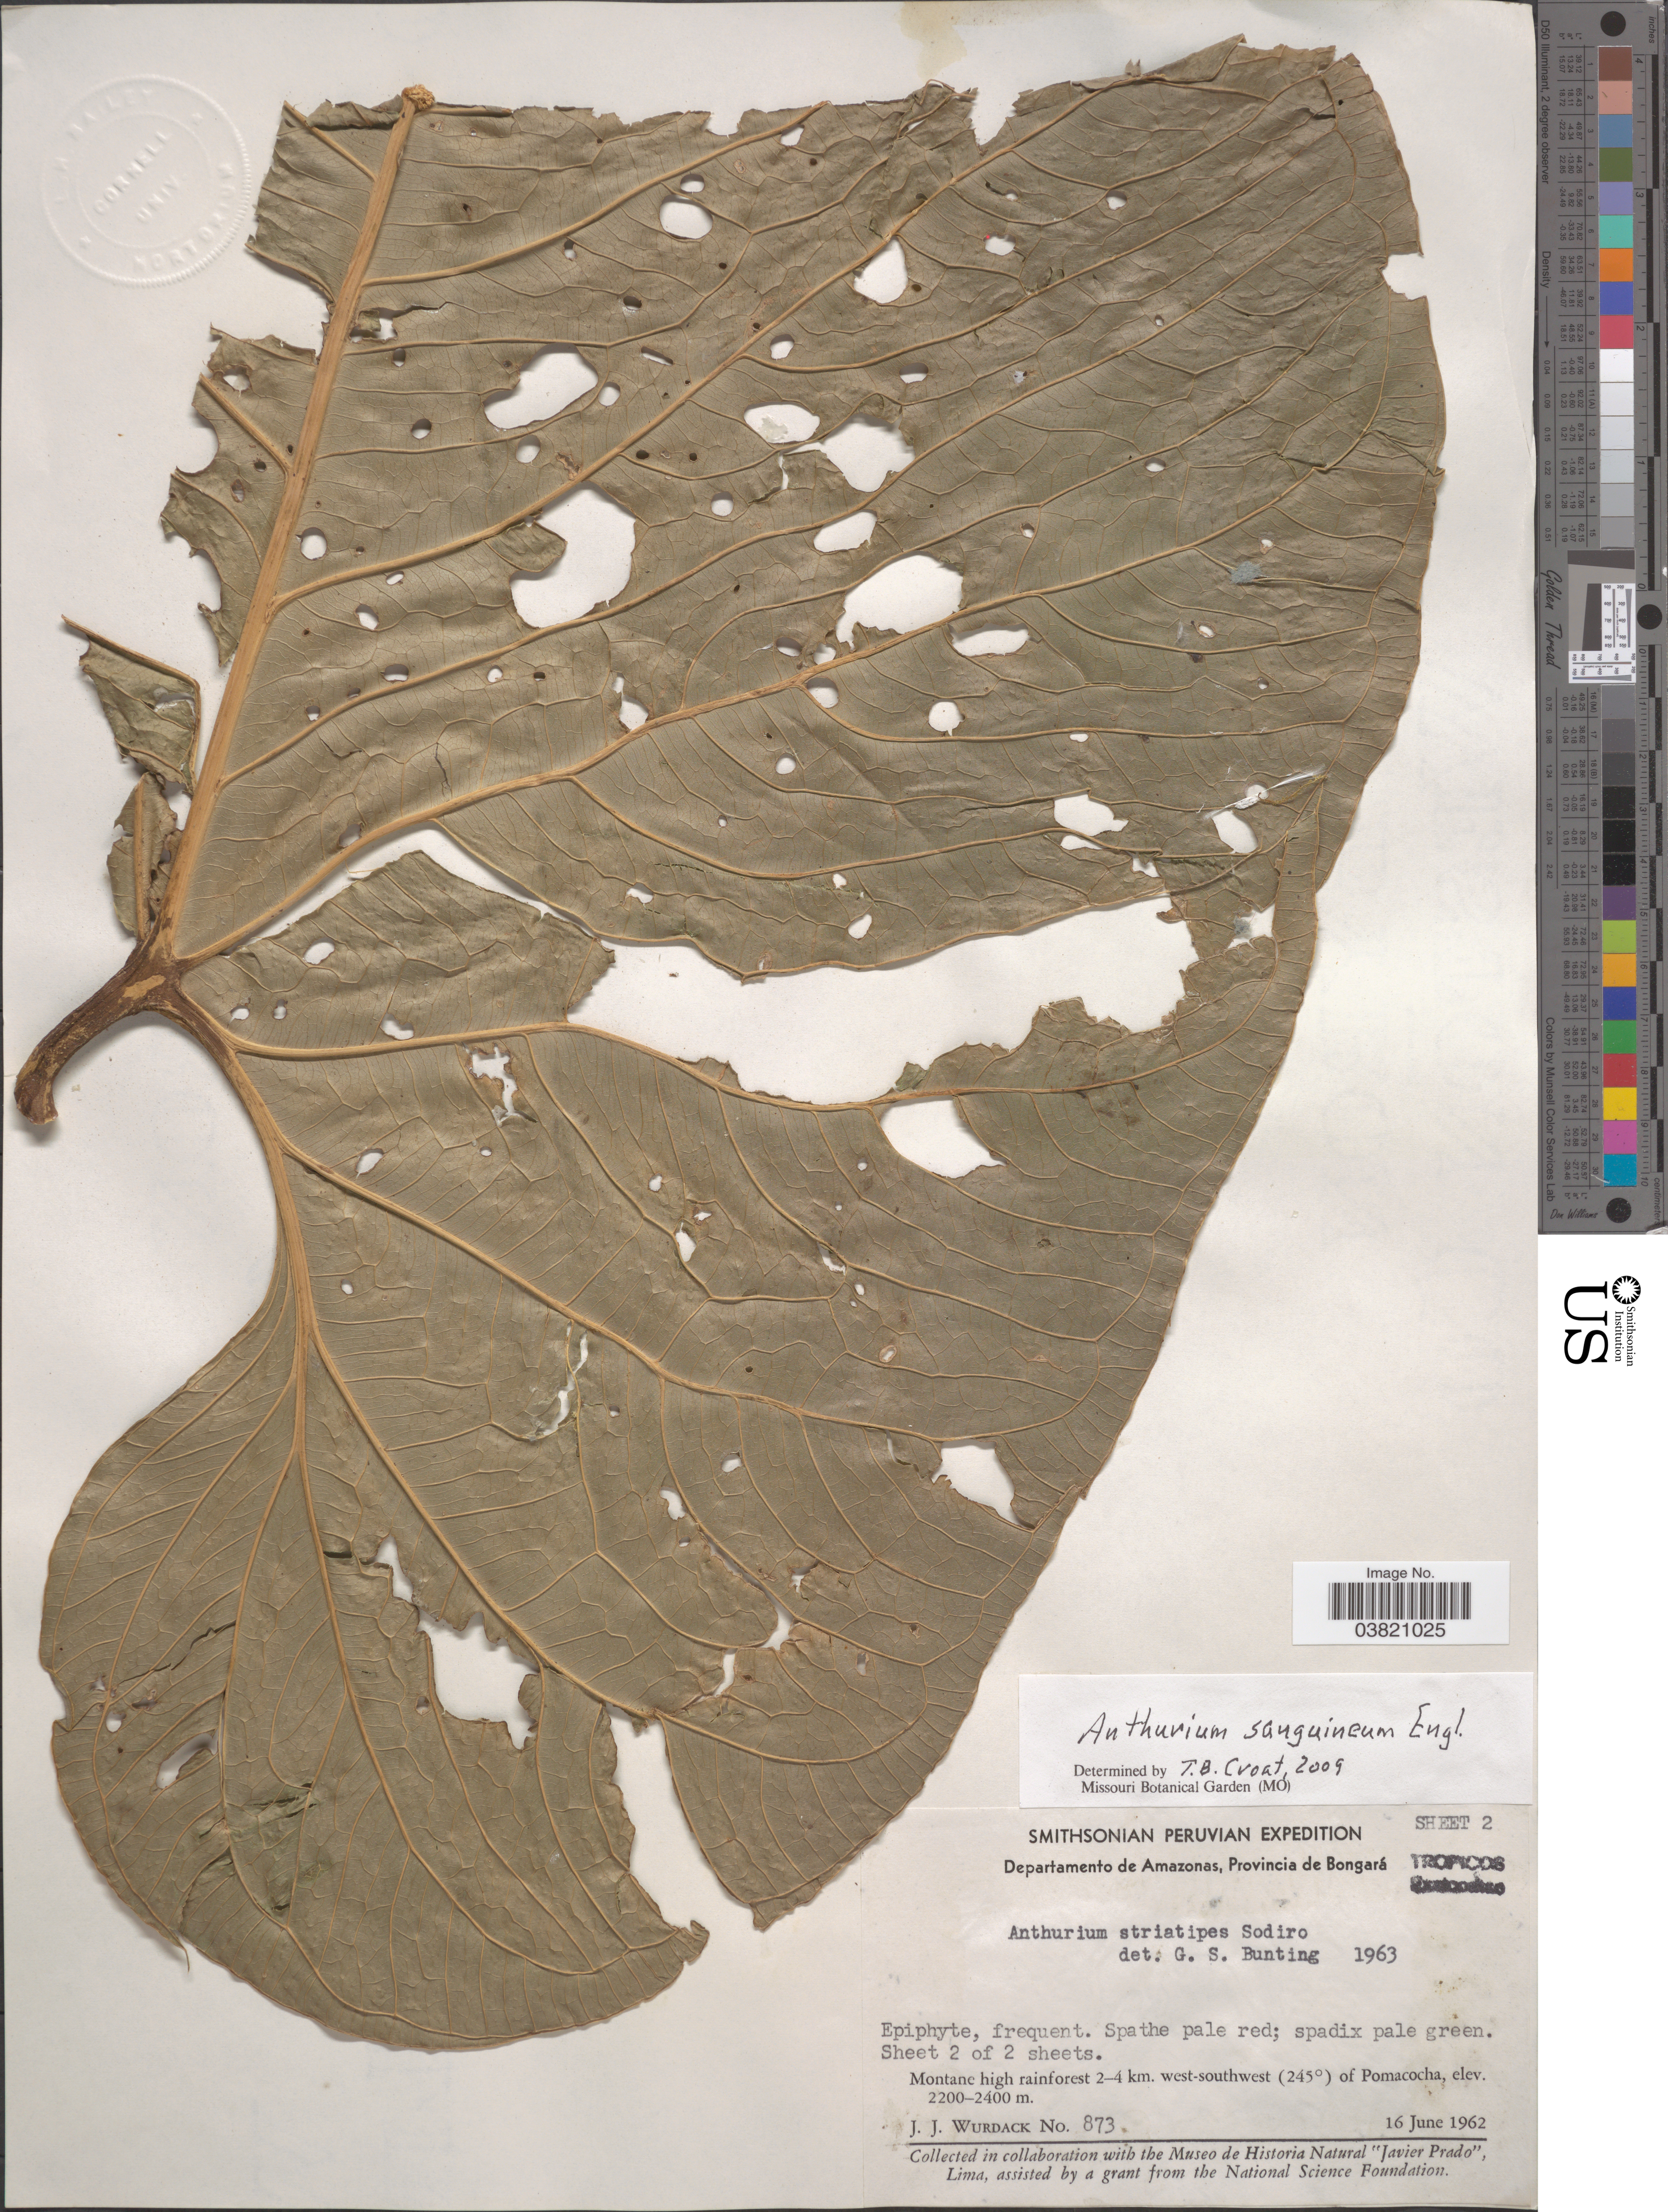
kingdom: Plantae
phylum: Tracheophyta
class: Liliopsida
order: Alismatales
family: Araceae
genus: Anthurium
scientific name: Anthurium sanguineum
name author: Engl.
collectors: J. J. Wurdack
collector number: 873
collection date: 1962-06-16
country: Peru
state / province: Amazonas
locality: Departamento de Amazonas, Provincia de Bongará. Montane high rainforest 2-4 km. west-southwest (245º) of Pomacocha.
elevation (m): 2200